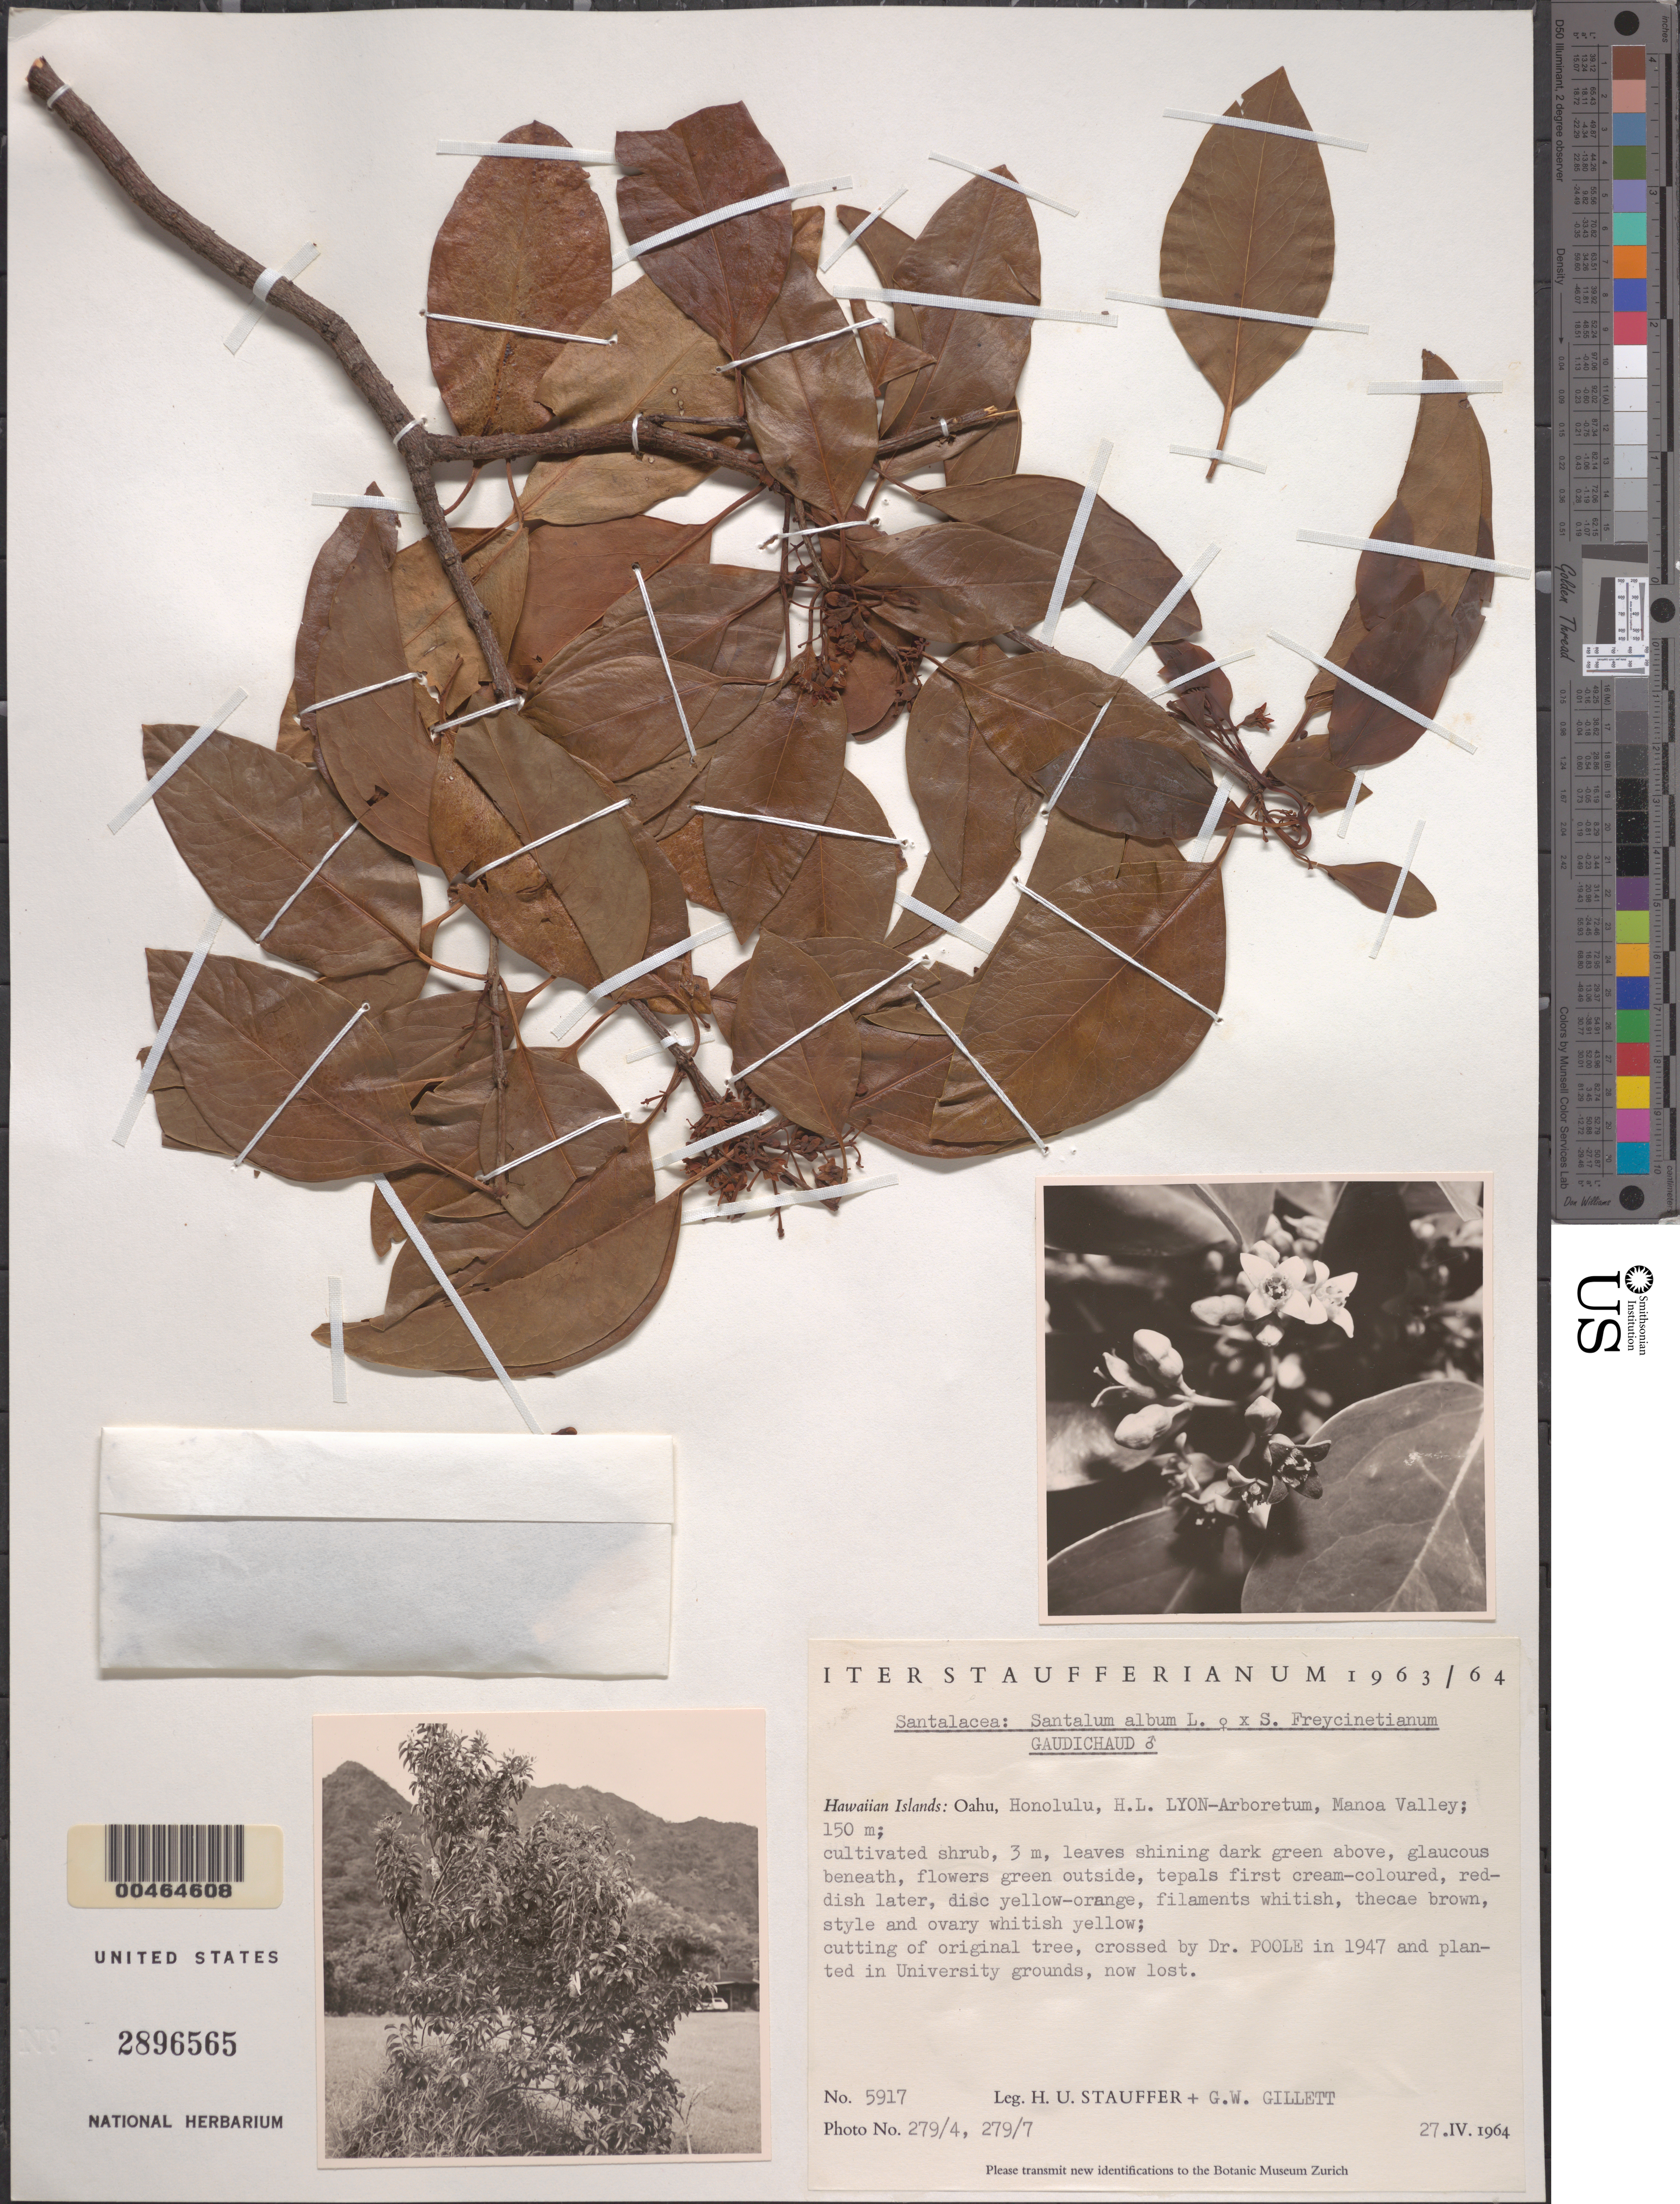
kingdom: Plantae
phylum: Tracheophyta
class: Magnoliopsida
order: Santalales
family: Santalaceae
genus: Santalum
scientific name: Santalum album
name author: L.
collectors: H. U. Stauffer & G. Gillett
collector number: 5917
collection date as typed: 27 Apr 1964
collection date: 1964-04-27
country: United States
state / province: Hawaii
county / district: Honolulu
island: Oahu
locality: Honolulu, H.L. Lyon-Arboretum, Manoa Valley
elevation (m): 150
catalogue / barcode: US 2896565